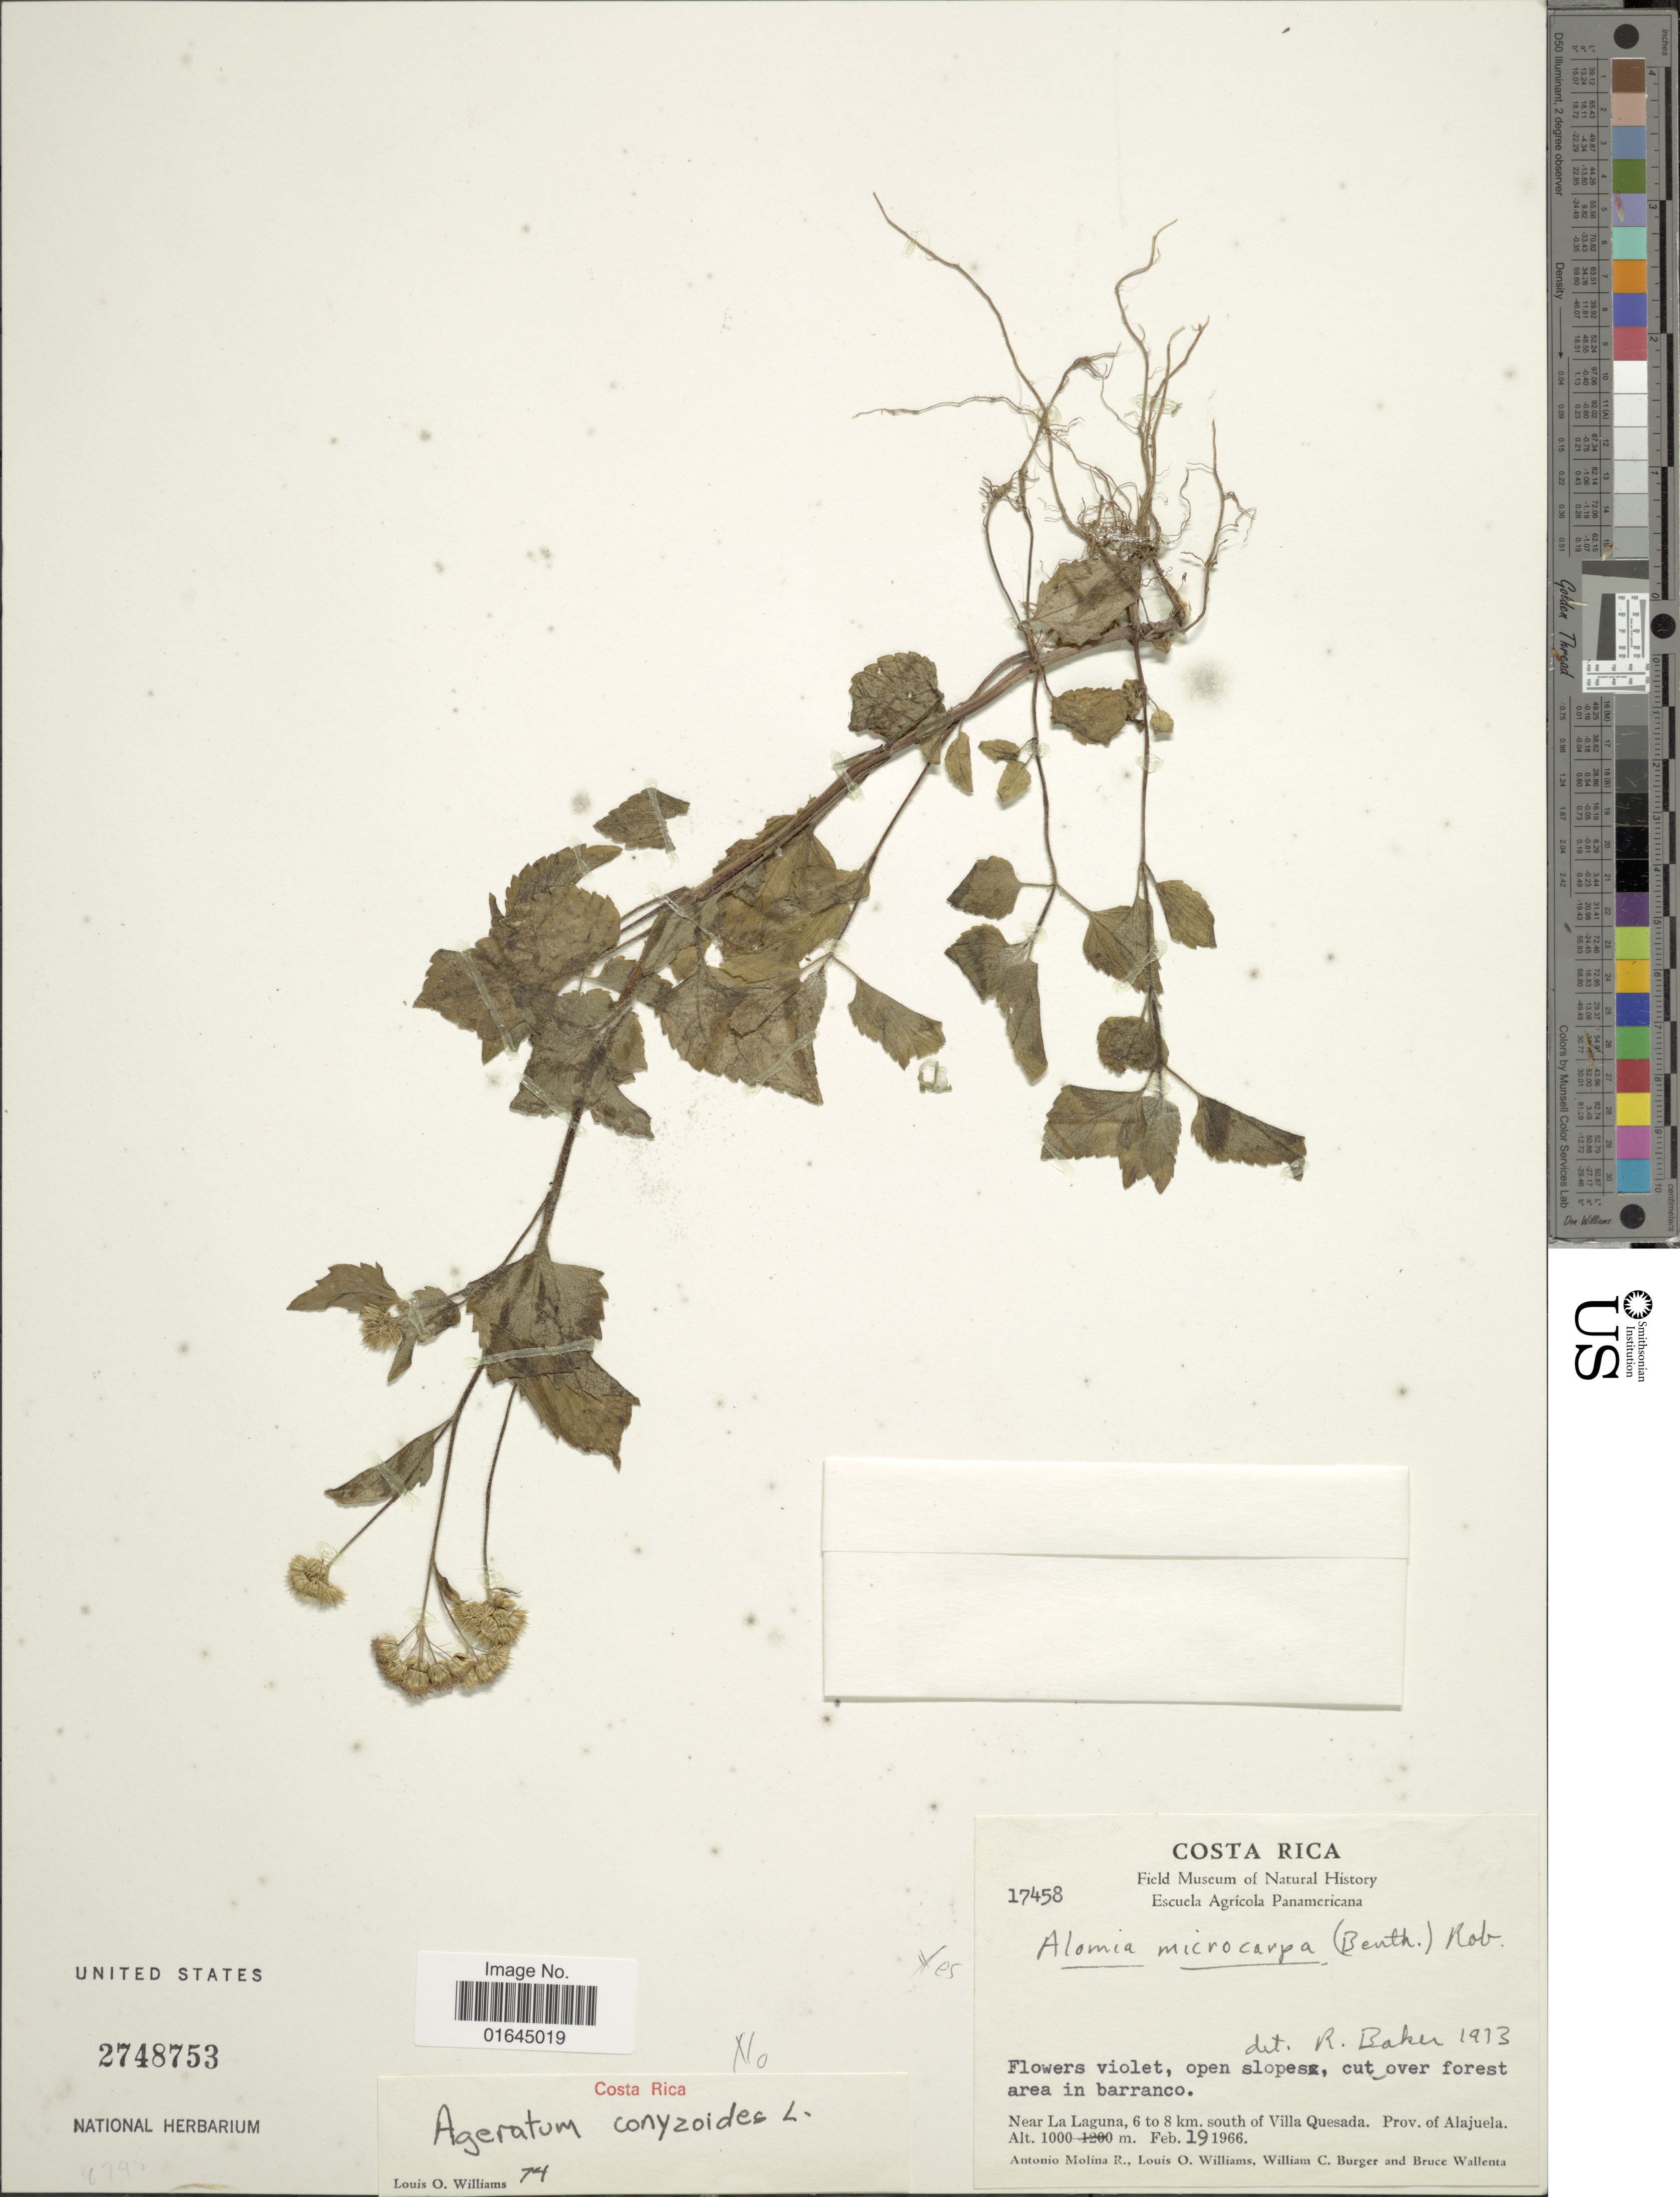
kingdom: Plantae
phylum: Tracheophyta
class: Magnoliopsida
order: Asterales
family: Asteraceae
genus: Ageratum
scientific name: Ageratum microcarpum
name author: (Benth. ex Oerst.) Hemsl.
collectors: A. Molina R., L. O. Williams, W. Burger & B. Wallenta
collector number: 17458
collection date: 1966-02-19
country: Costa Rica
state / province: Alajuela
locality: Near La Laguna, 6 to 8 km. south of Villa Quesada.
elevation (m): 1000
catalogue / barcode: US 2748753